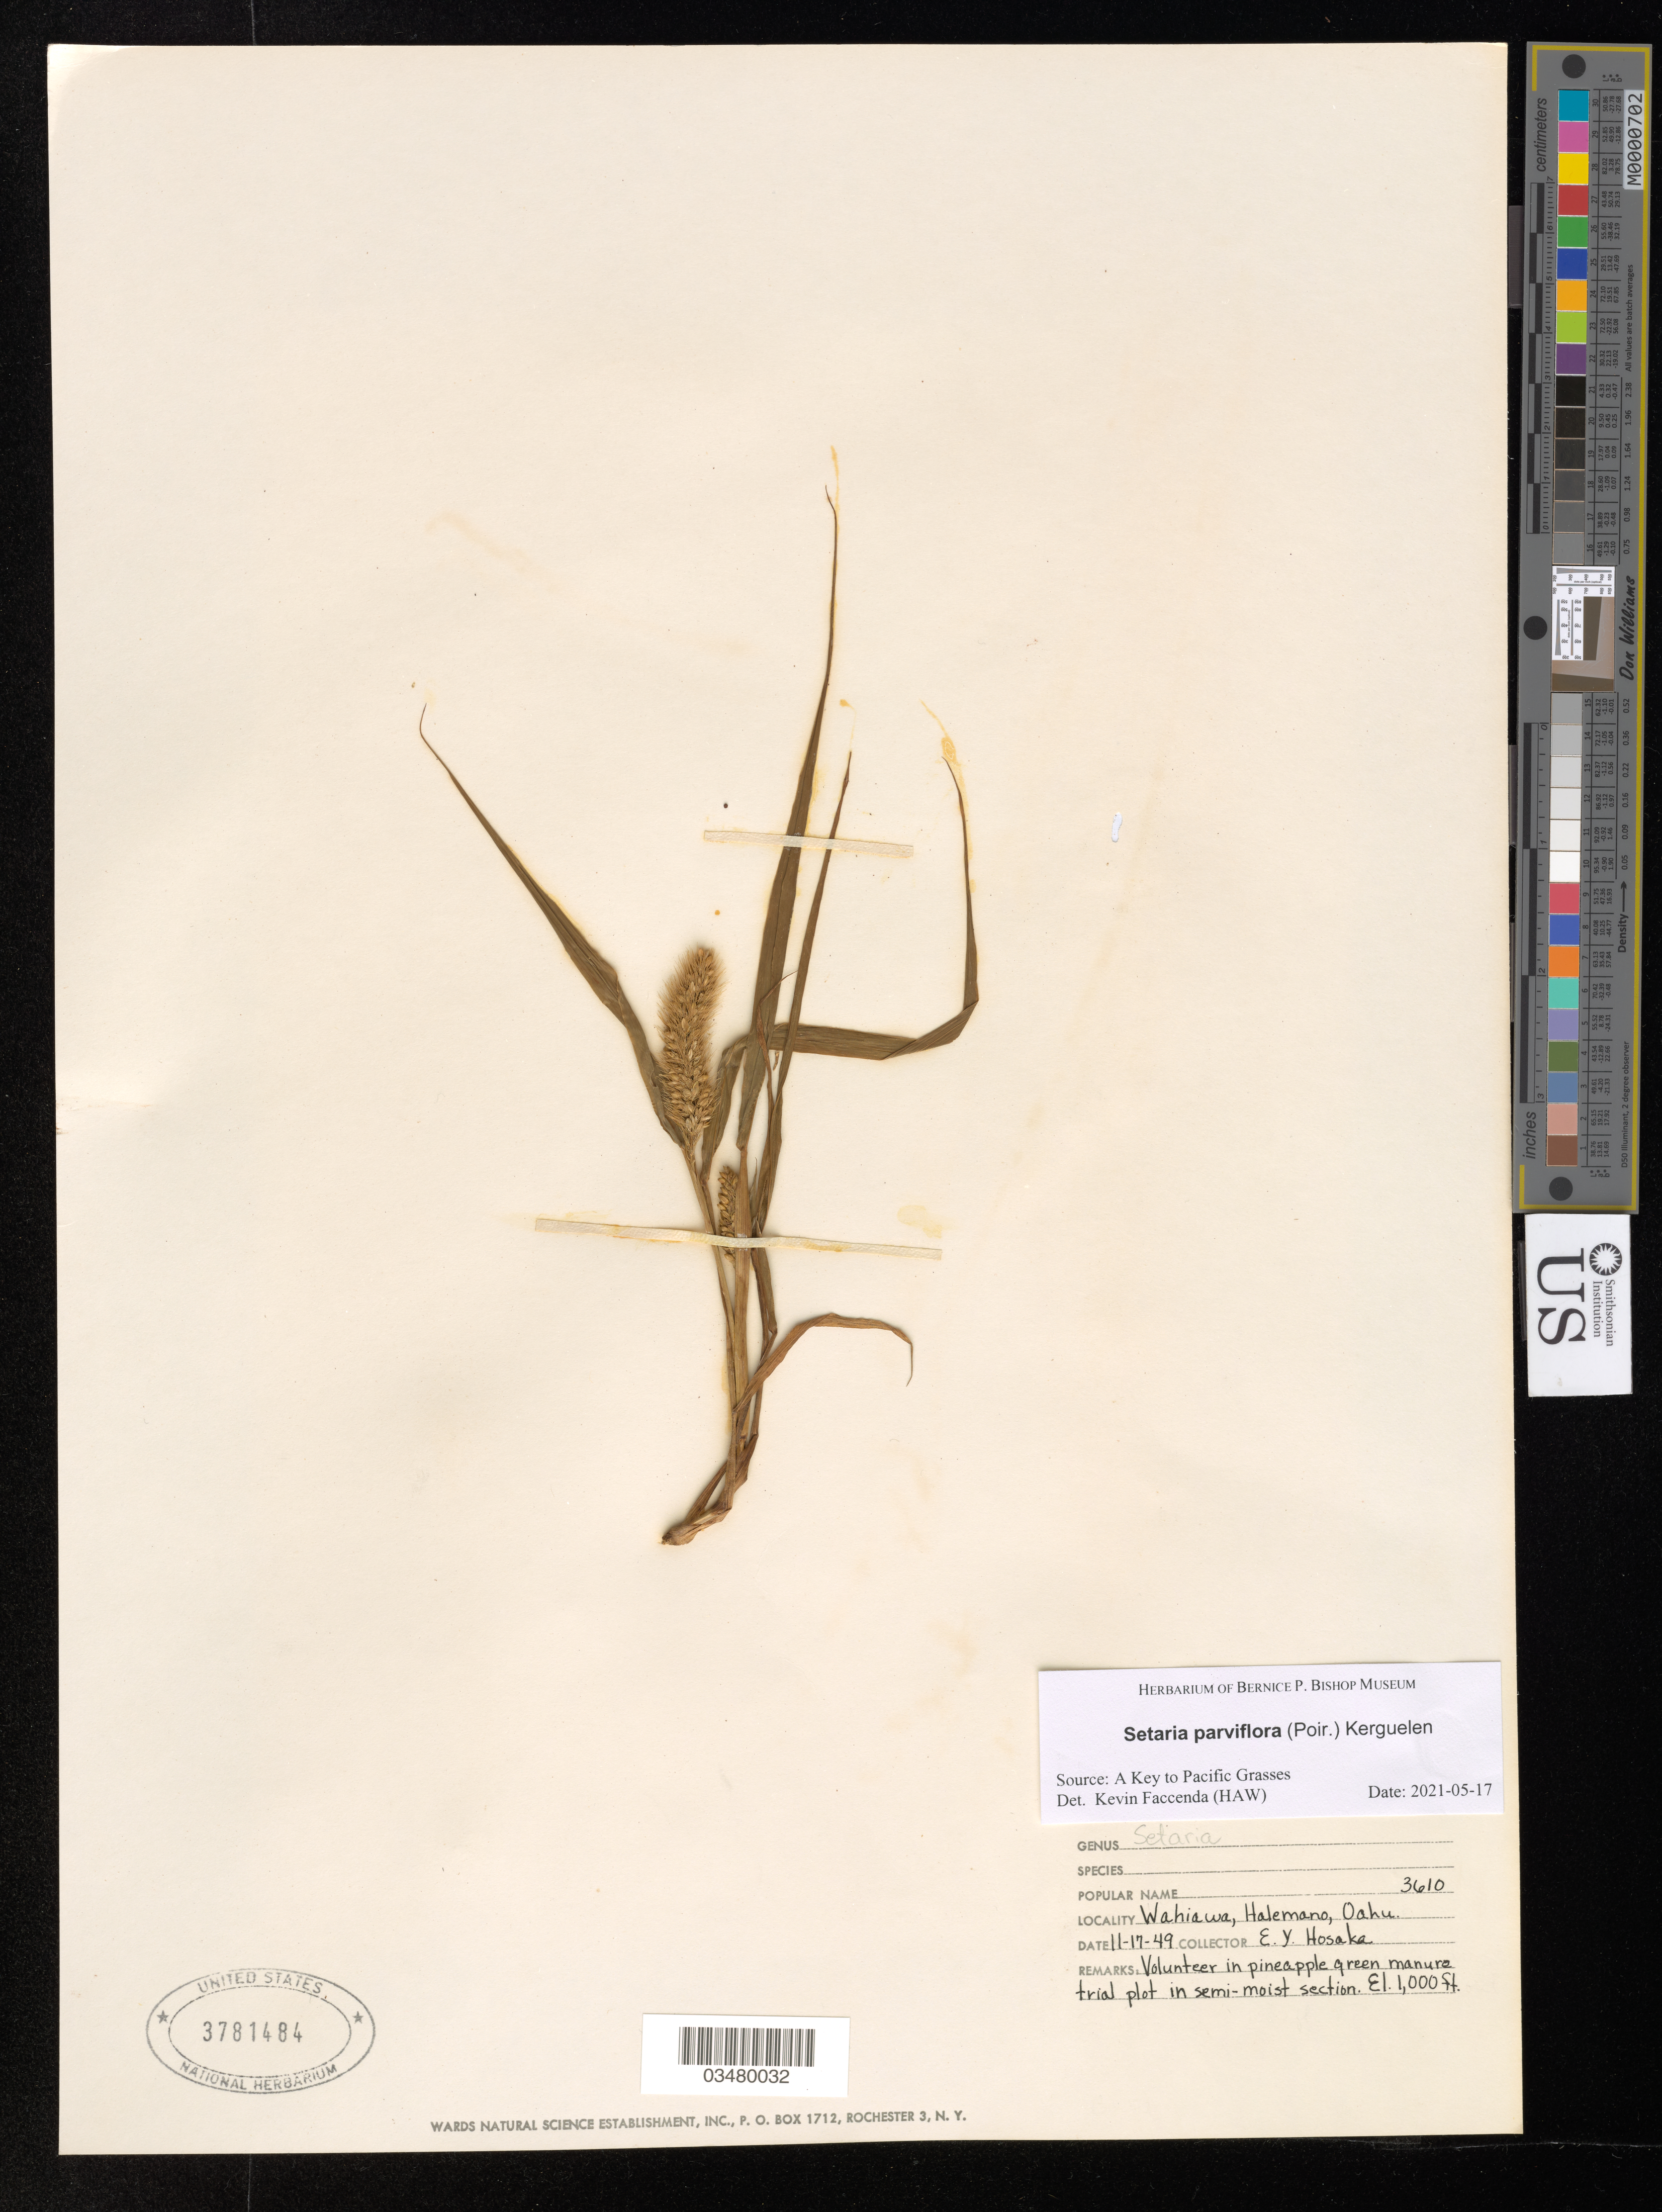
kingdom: Plantae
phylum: Tracheophyta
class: Liliopsida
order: Poales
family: Poaceae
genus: Setaria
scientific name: Setaria parviflora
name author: (Poir.) Kerguélen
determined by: Faccenda, K.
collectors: E. Y. Hosaka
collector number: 3610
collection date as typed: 11-17-49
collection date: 1949-11-17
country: United States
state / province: Hawaii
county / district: Honolulu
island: Oahu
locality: Wahiawa, Halemano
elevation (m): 305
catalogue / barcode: US 3781484